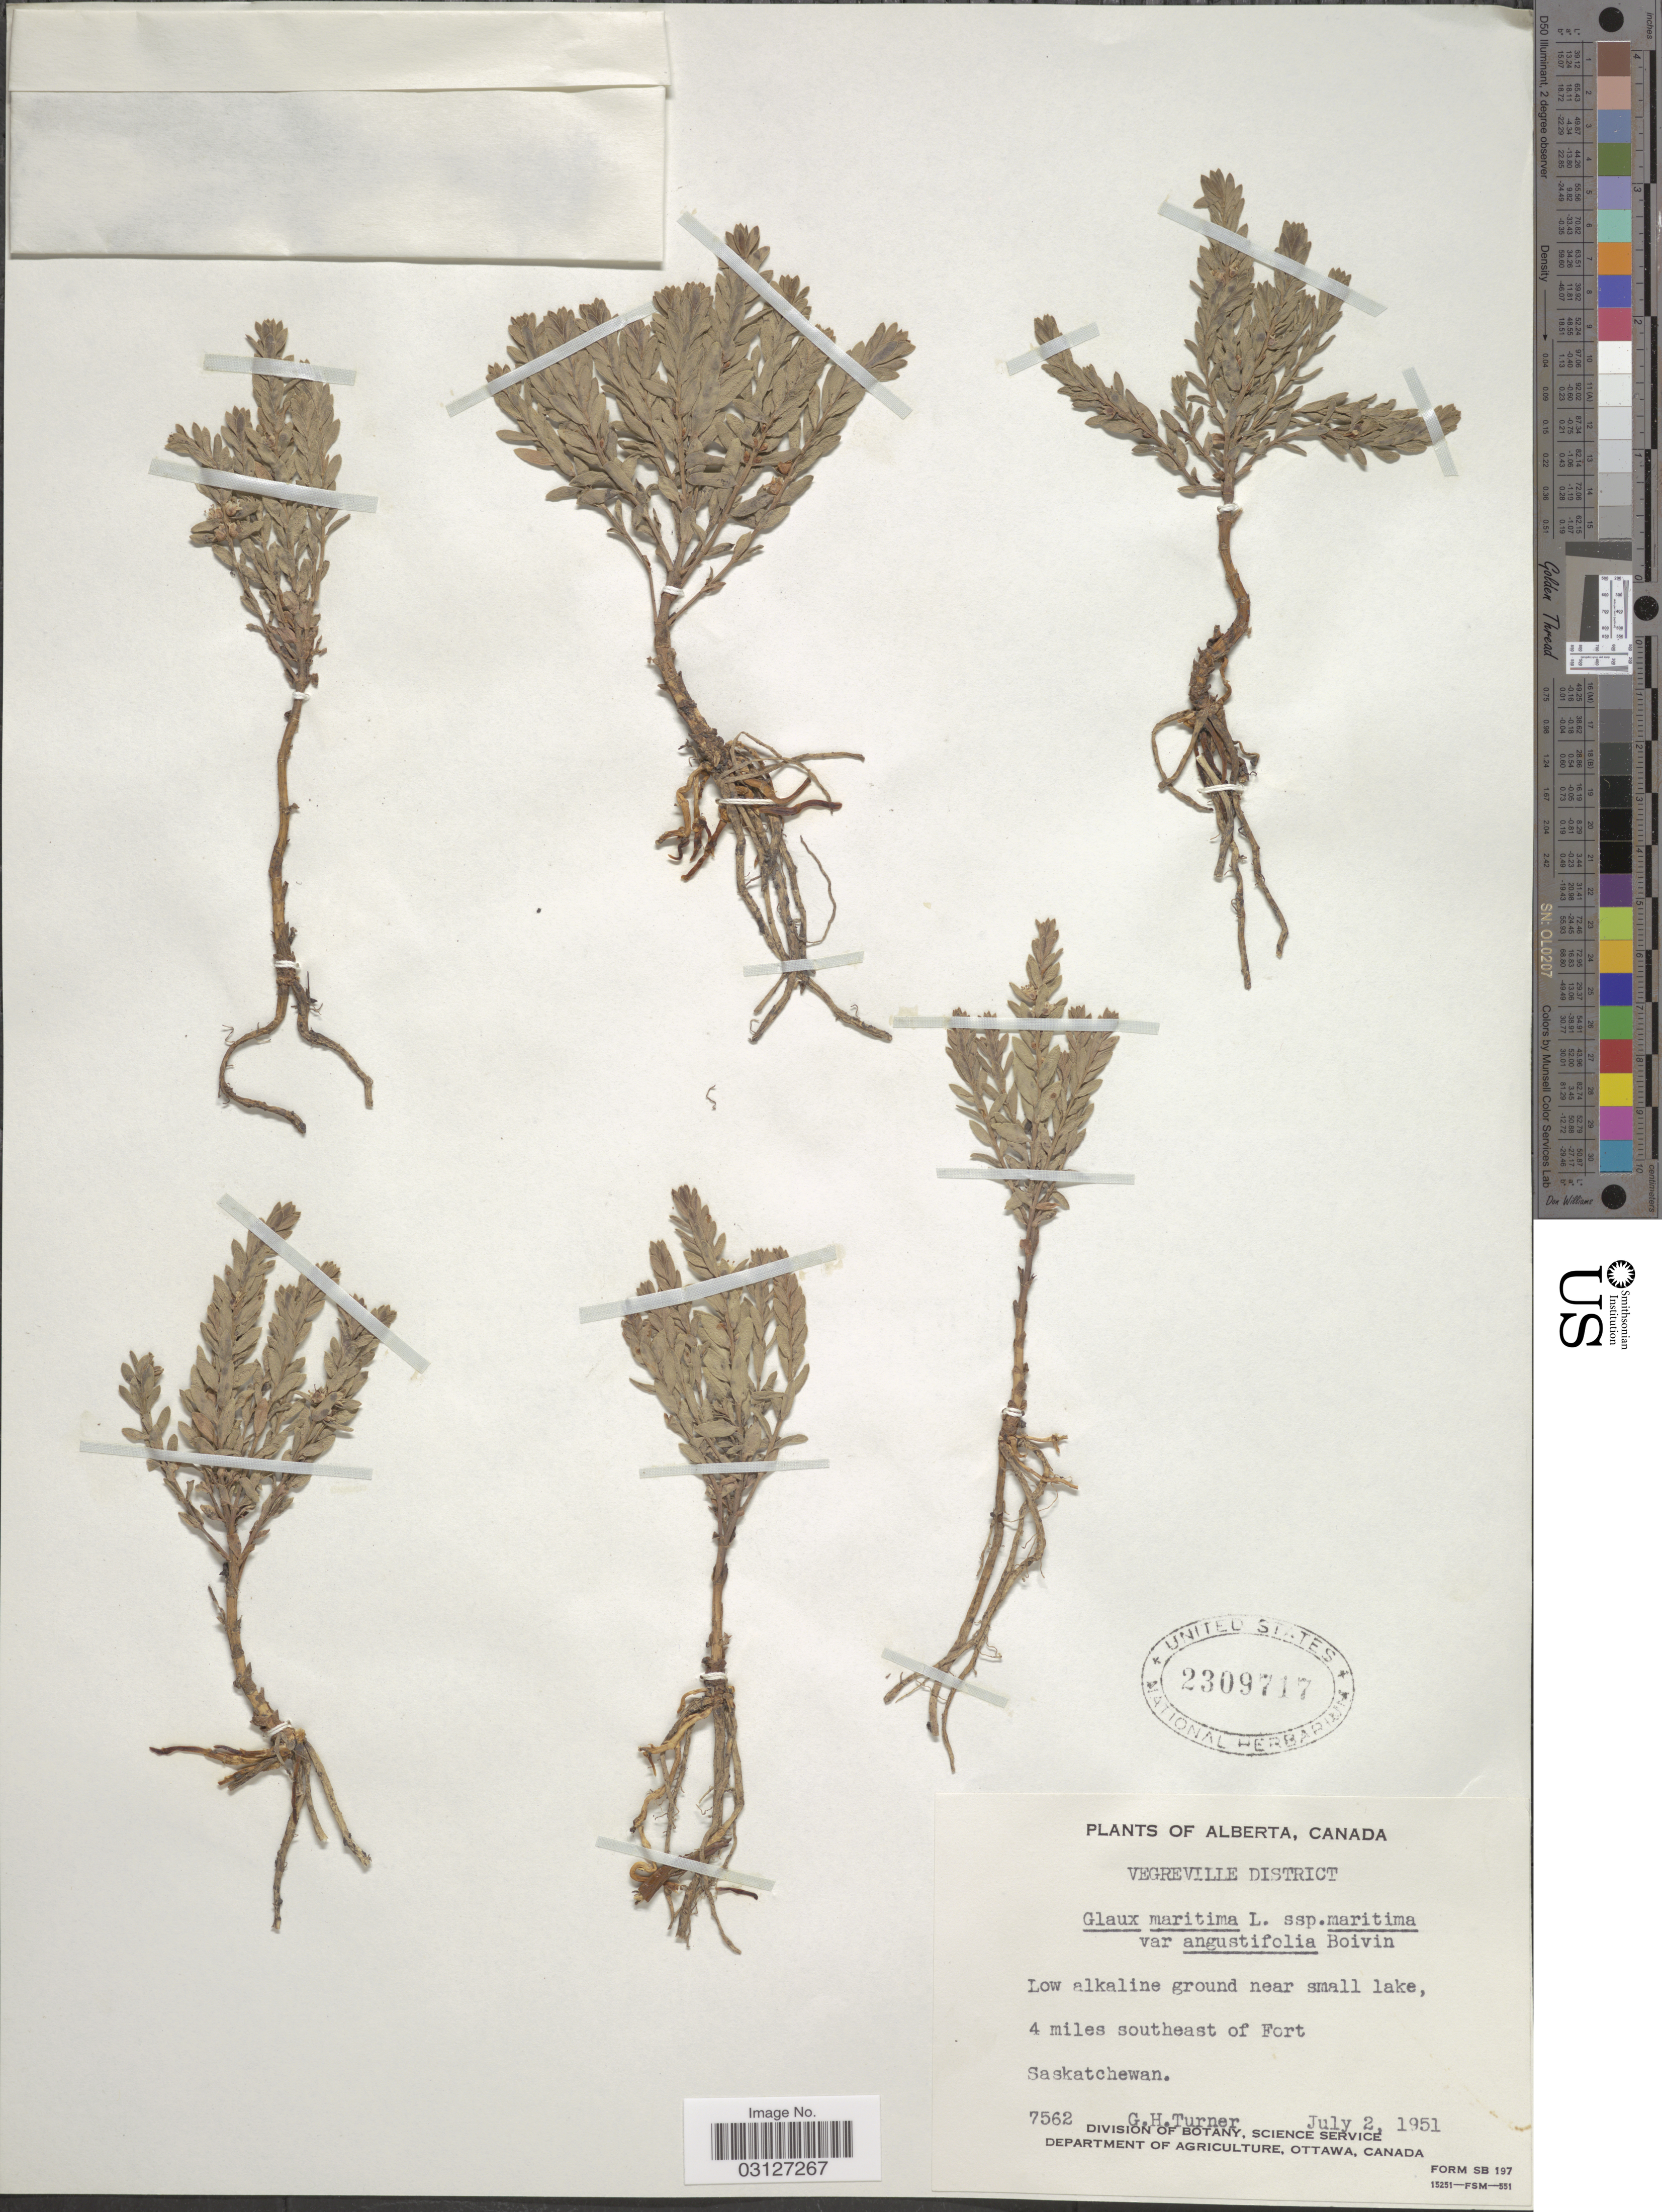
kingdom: Plantae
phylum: Tracheophyta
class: Magnoliopsida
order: Ericales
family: Primulaceae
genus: Glaux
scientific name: Glaux maritima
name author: L.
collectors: G. H. Turner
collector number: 7562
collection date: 1951-07-02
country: Canada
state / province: Alberta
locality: Vegreville District, Low alkaline ground near small lake, 4 miles southeast of Fort Saskatchewan.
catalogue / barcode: US 2309717